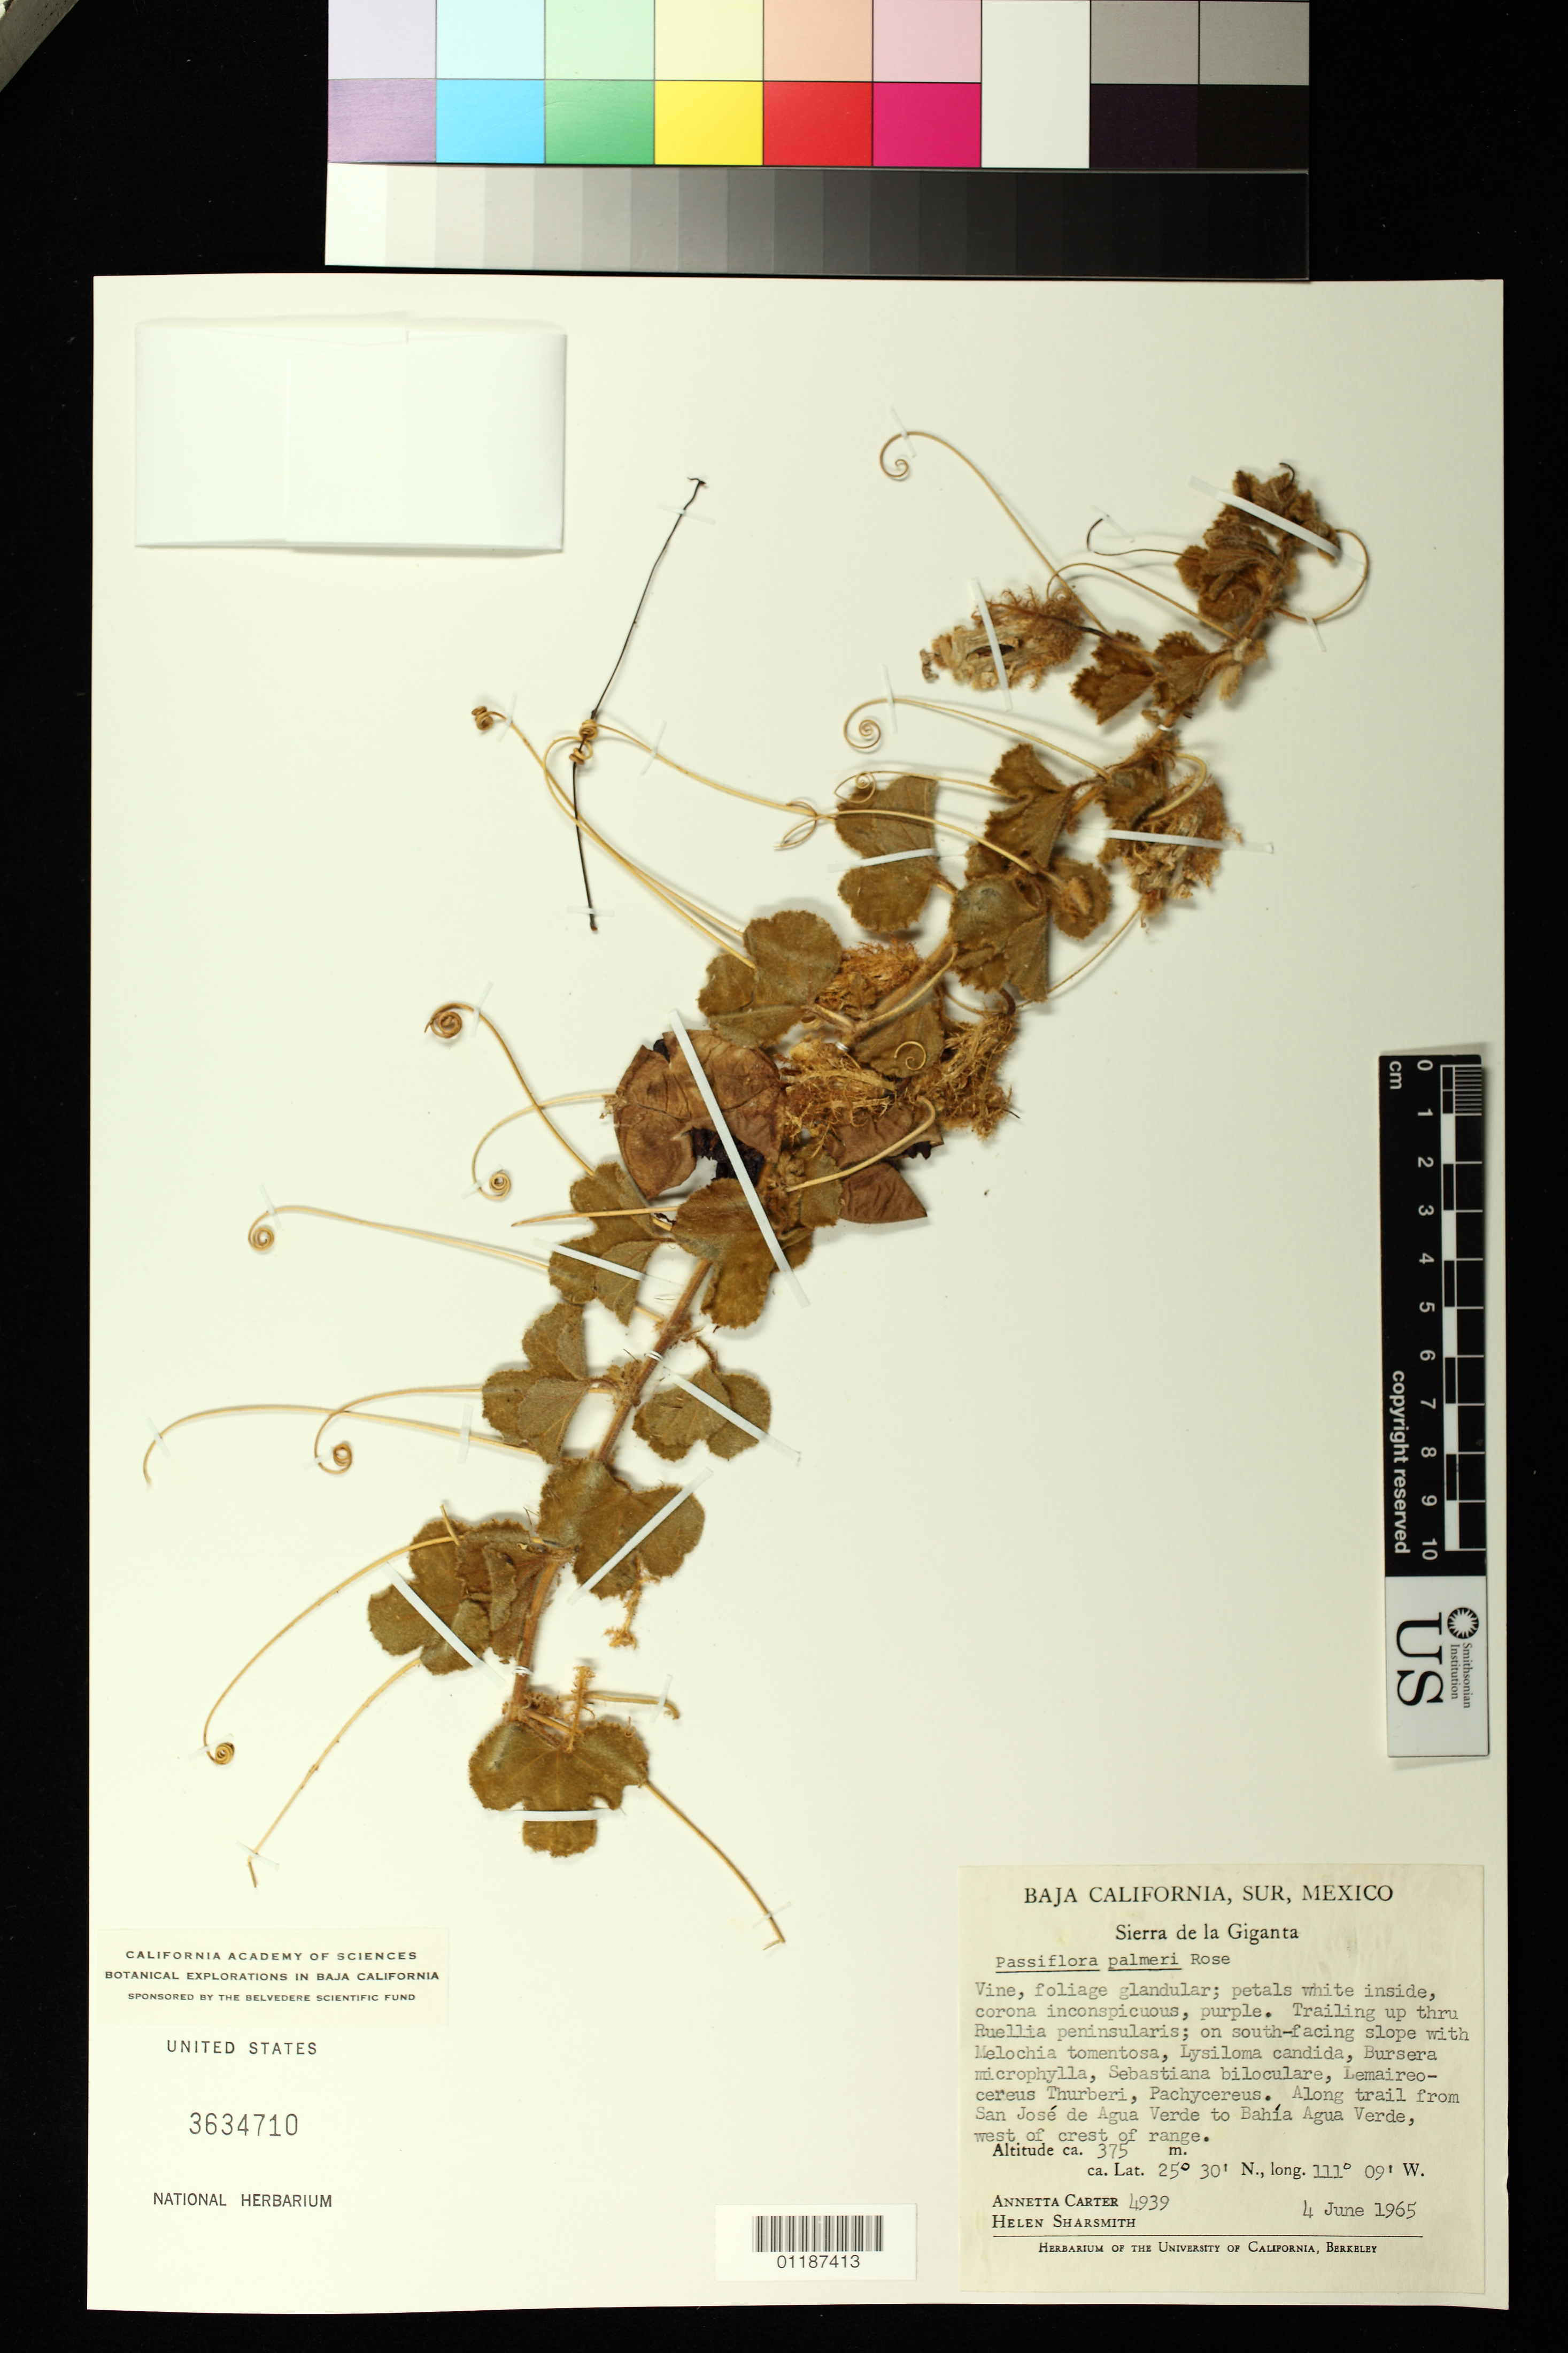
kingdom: Plantae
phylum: Tracheophyta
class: Magnoliopsida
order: Malpighiales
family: Passifloraceae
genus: Passiflora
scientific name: Passiflora palmeri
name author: Rose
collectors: A. M. Carter & H. Sharsmith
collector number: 4939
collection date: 1965-06-04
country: Mexico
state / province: Baja California Sur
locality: Sierra de la Giganta along trail from San Jose de Agua Verde to Bahia Agua Verde, W of crest of range.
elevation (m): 375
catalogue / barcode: US 3634710